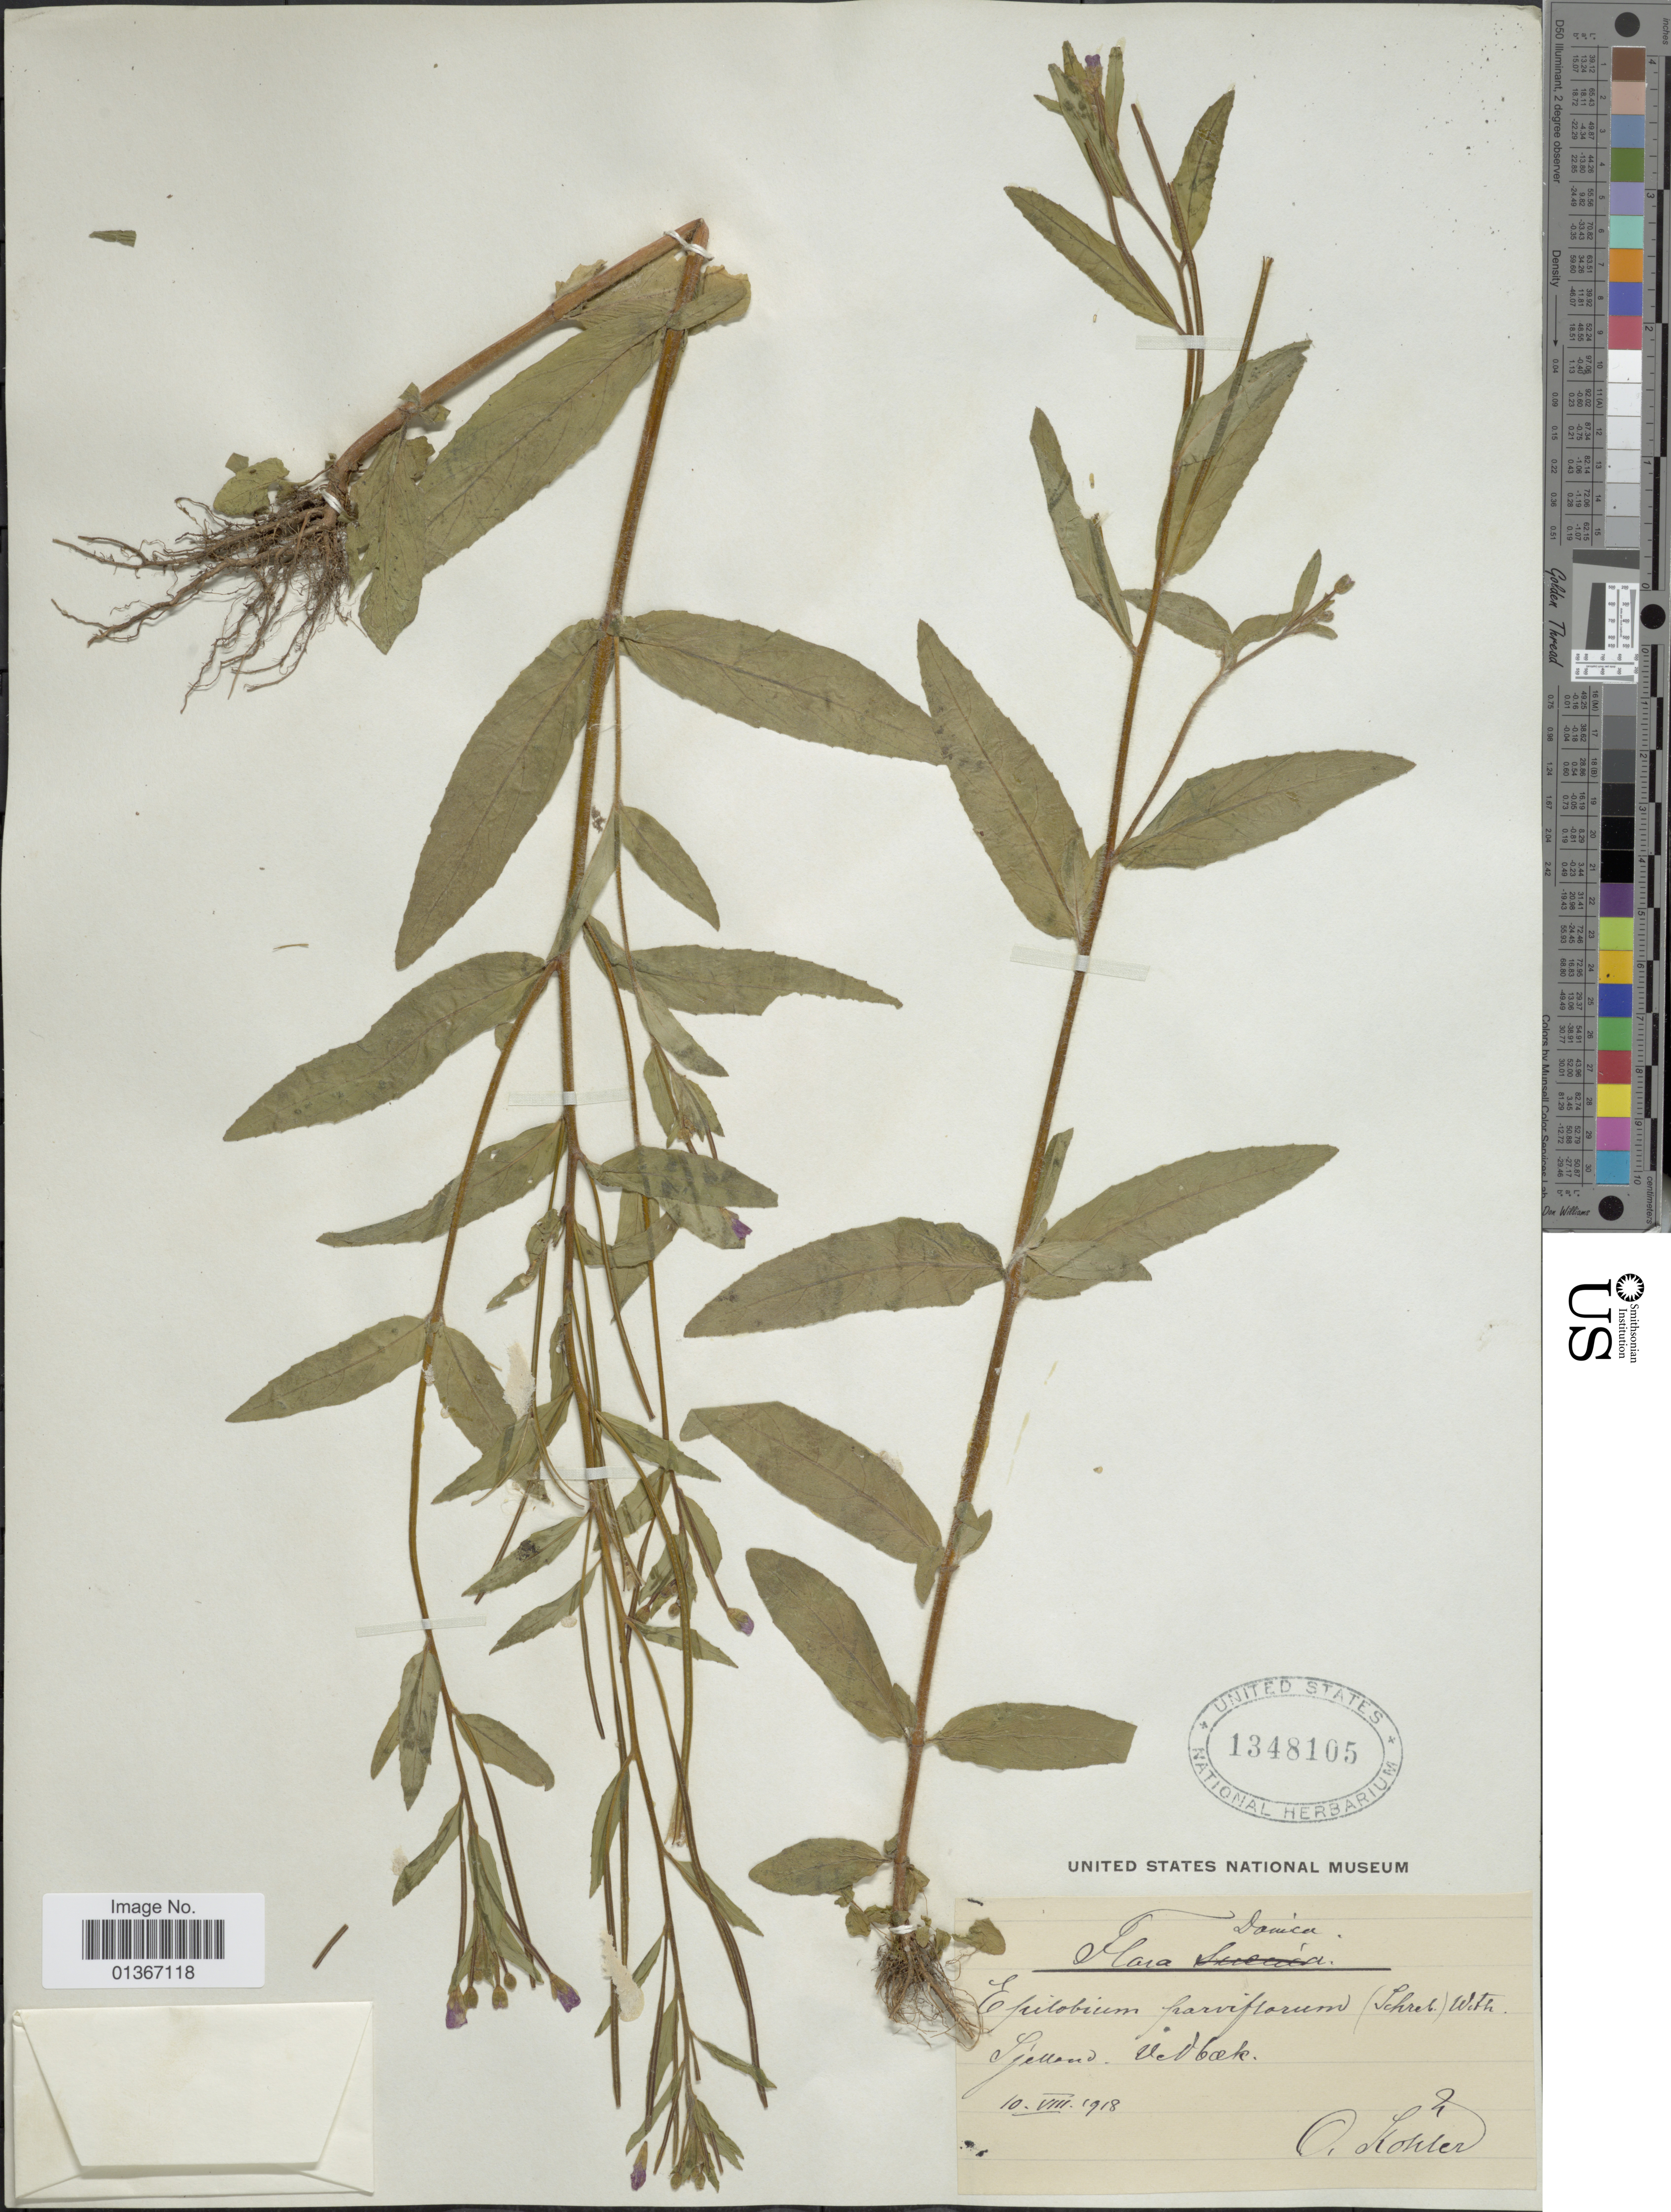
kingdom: Plantae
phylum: Tracheophyta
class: Magnoliopsida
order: Myrtales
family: Onagraceae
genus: Epilobium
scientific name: Epilobium parviflorum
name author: Schreb.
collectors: O. Köhler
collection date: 1918-08-10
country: Denmark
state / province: Sjæland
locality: Danica, Sjelland, Vedbæk.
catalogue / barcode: US 1348105